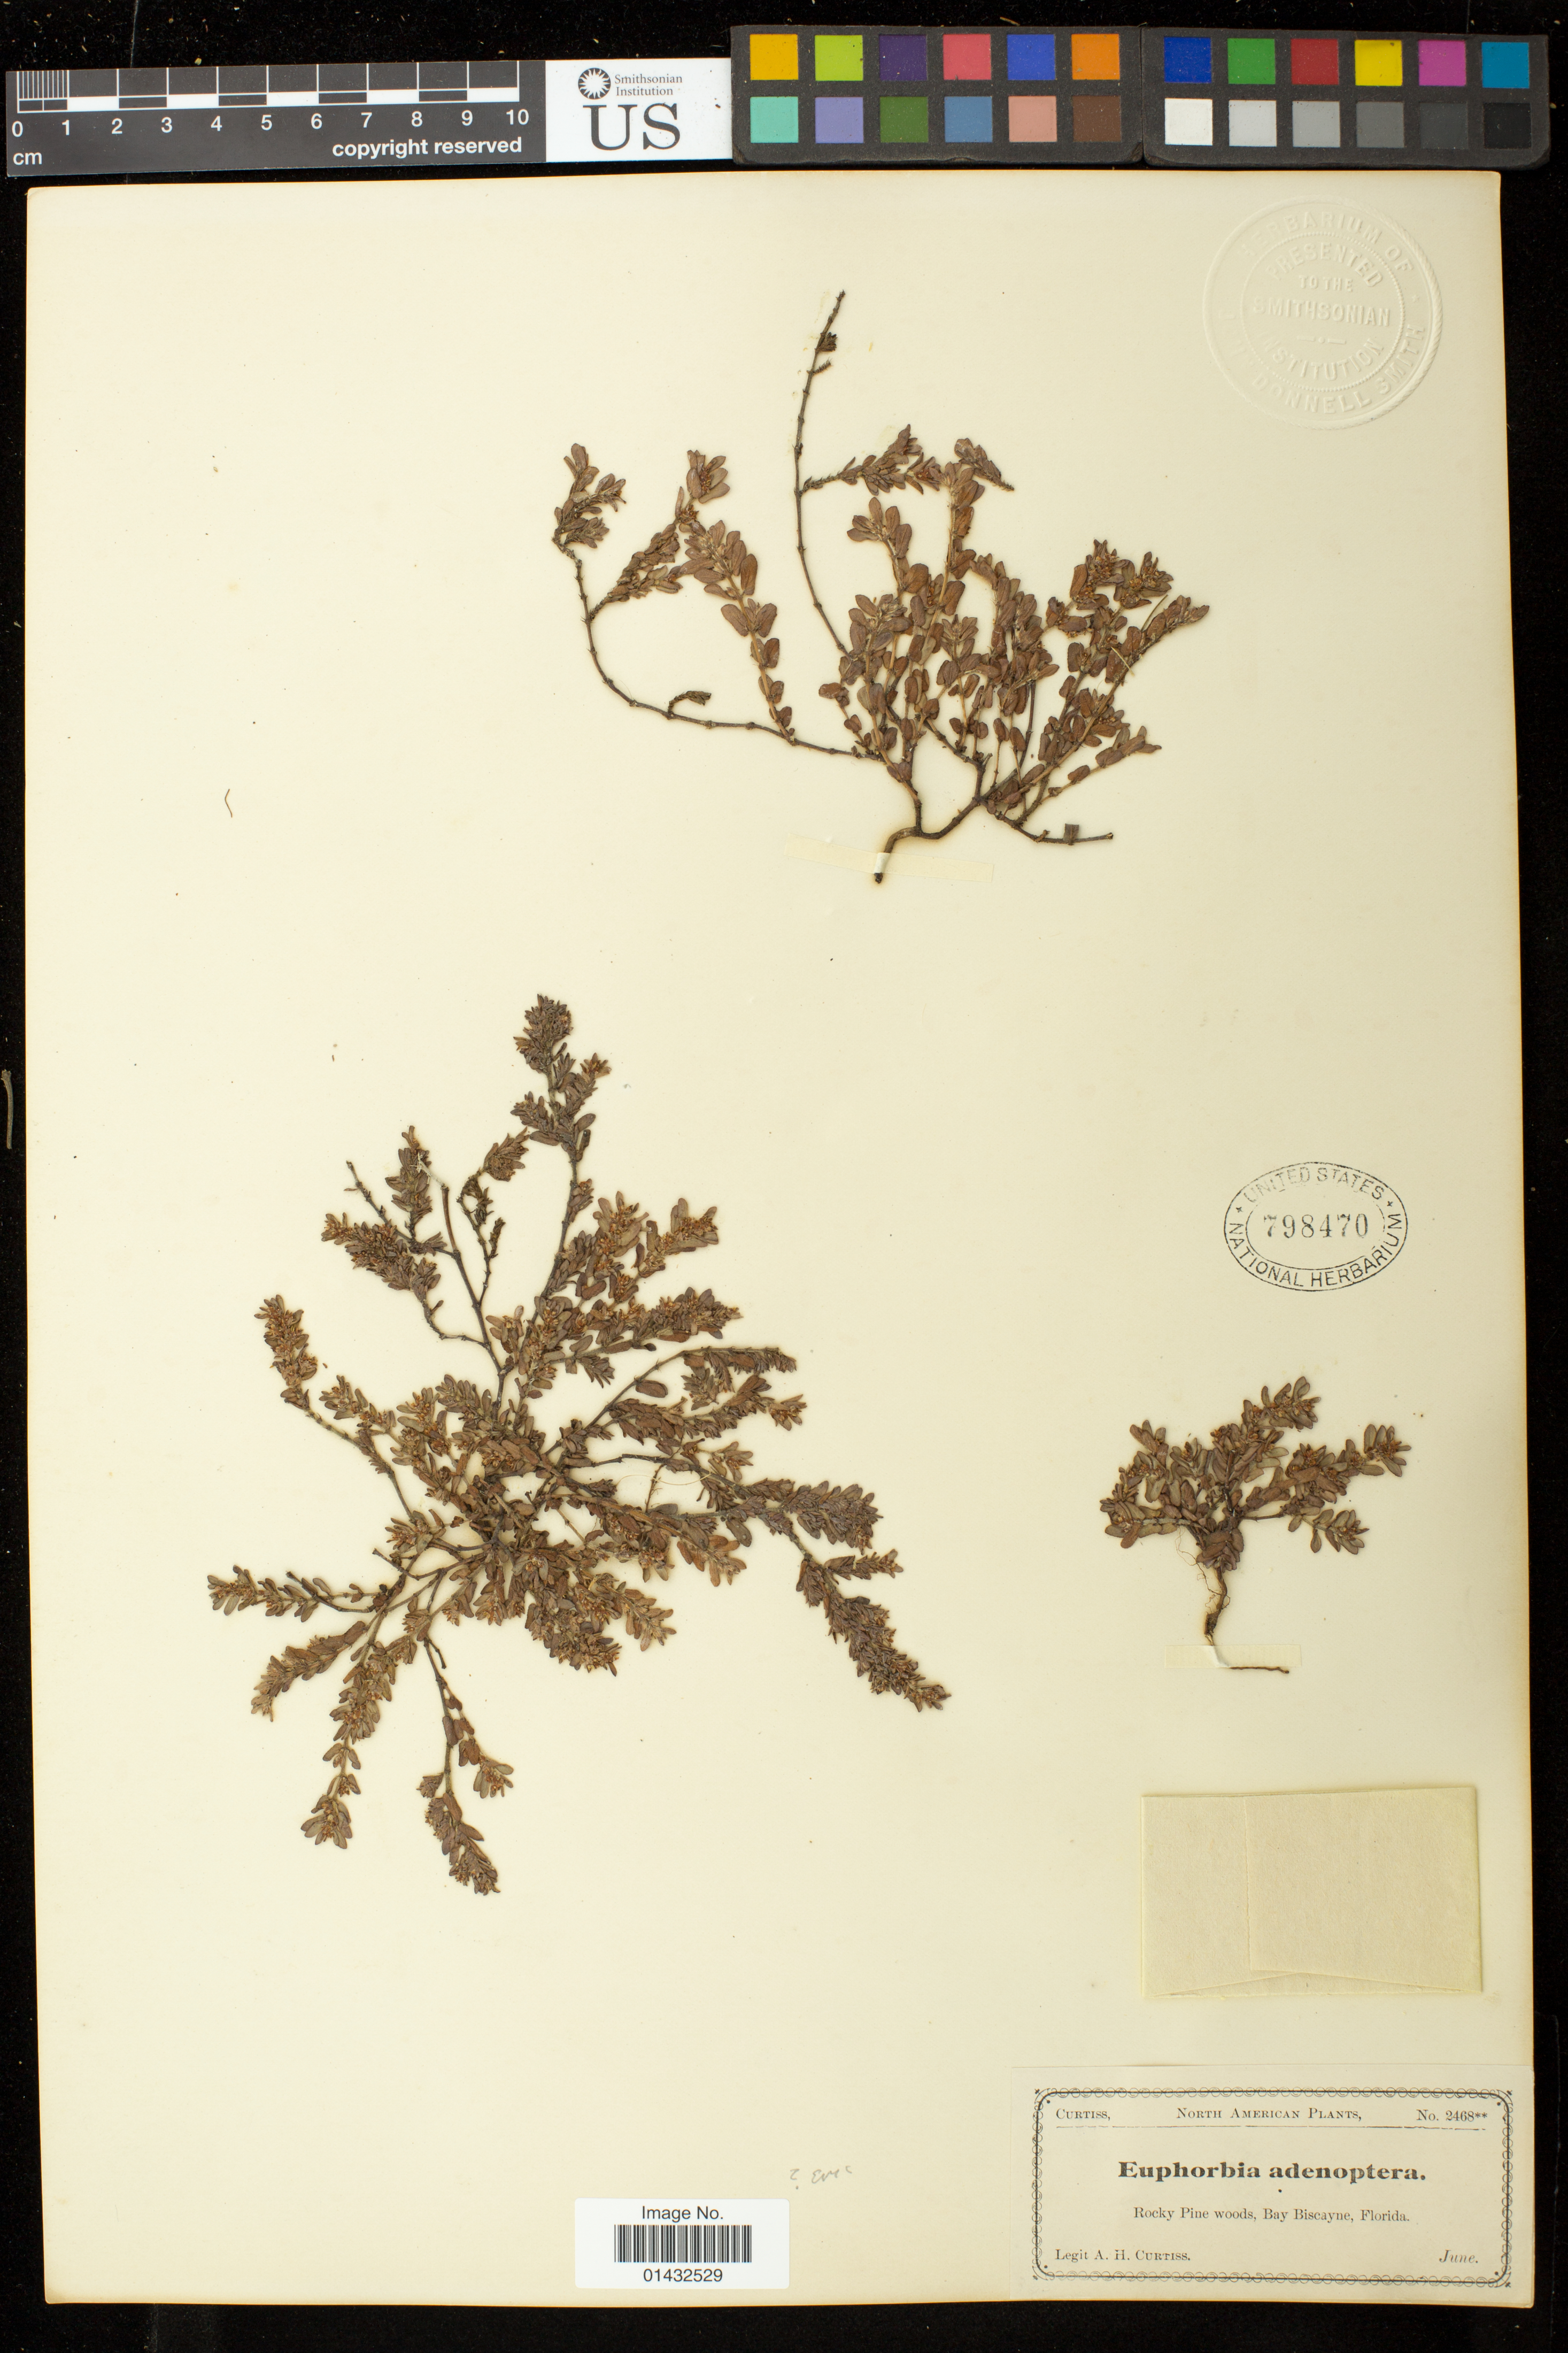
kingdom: Plantae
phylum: Tracheophyta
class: Magnoliopsida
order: Malpighiales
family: Euphorbiaceae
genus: Euphorbia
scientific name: Euphorbia adenoptera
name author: Bertol.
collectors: A. Curtis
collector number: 2468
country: United States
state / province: Florida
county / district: Miami-Dade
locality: Rocky Pine Woods, Bay Biscayne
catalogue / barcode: US 798470